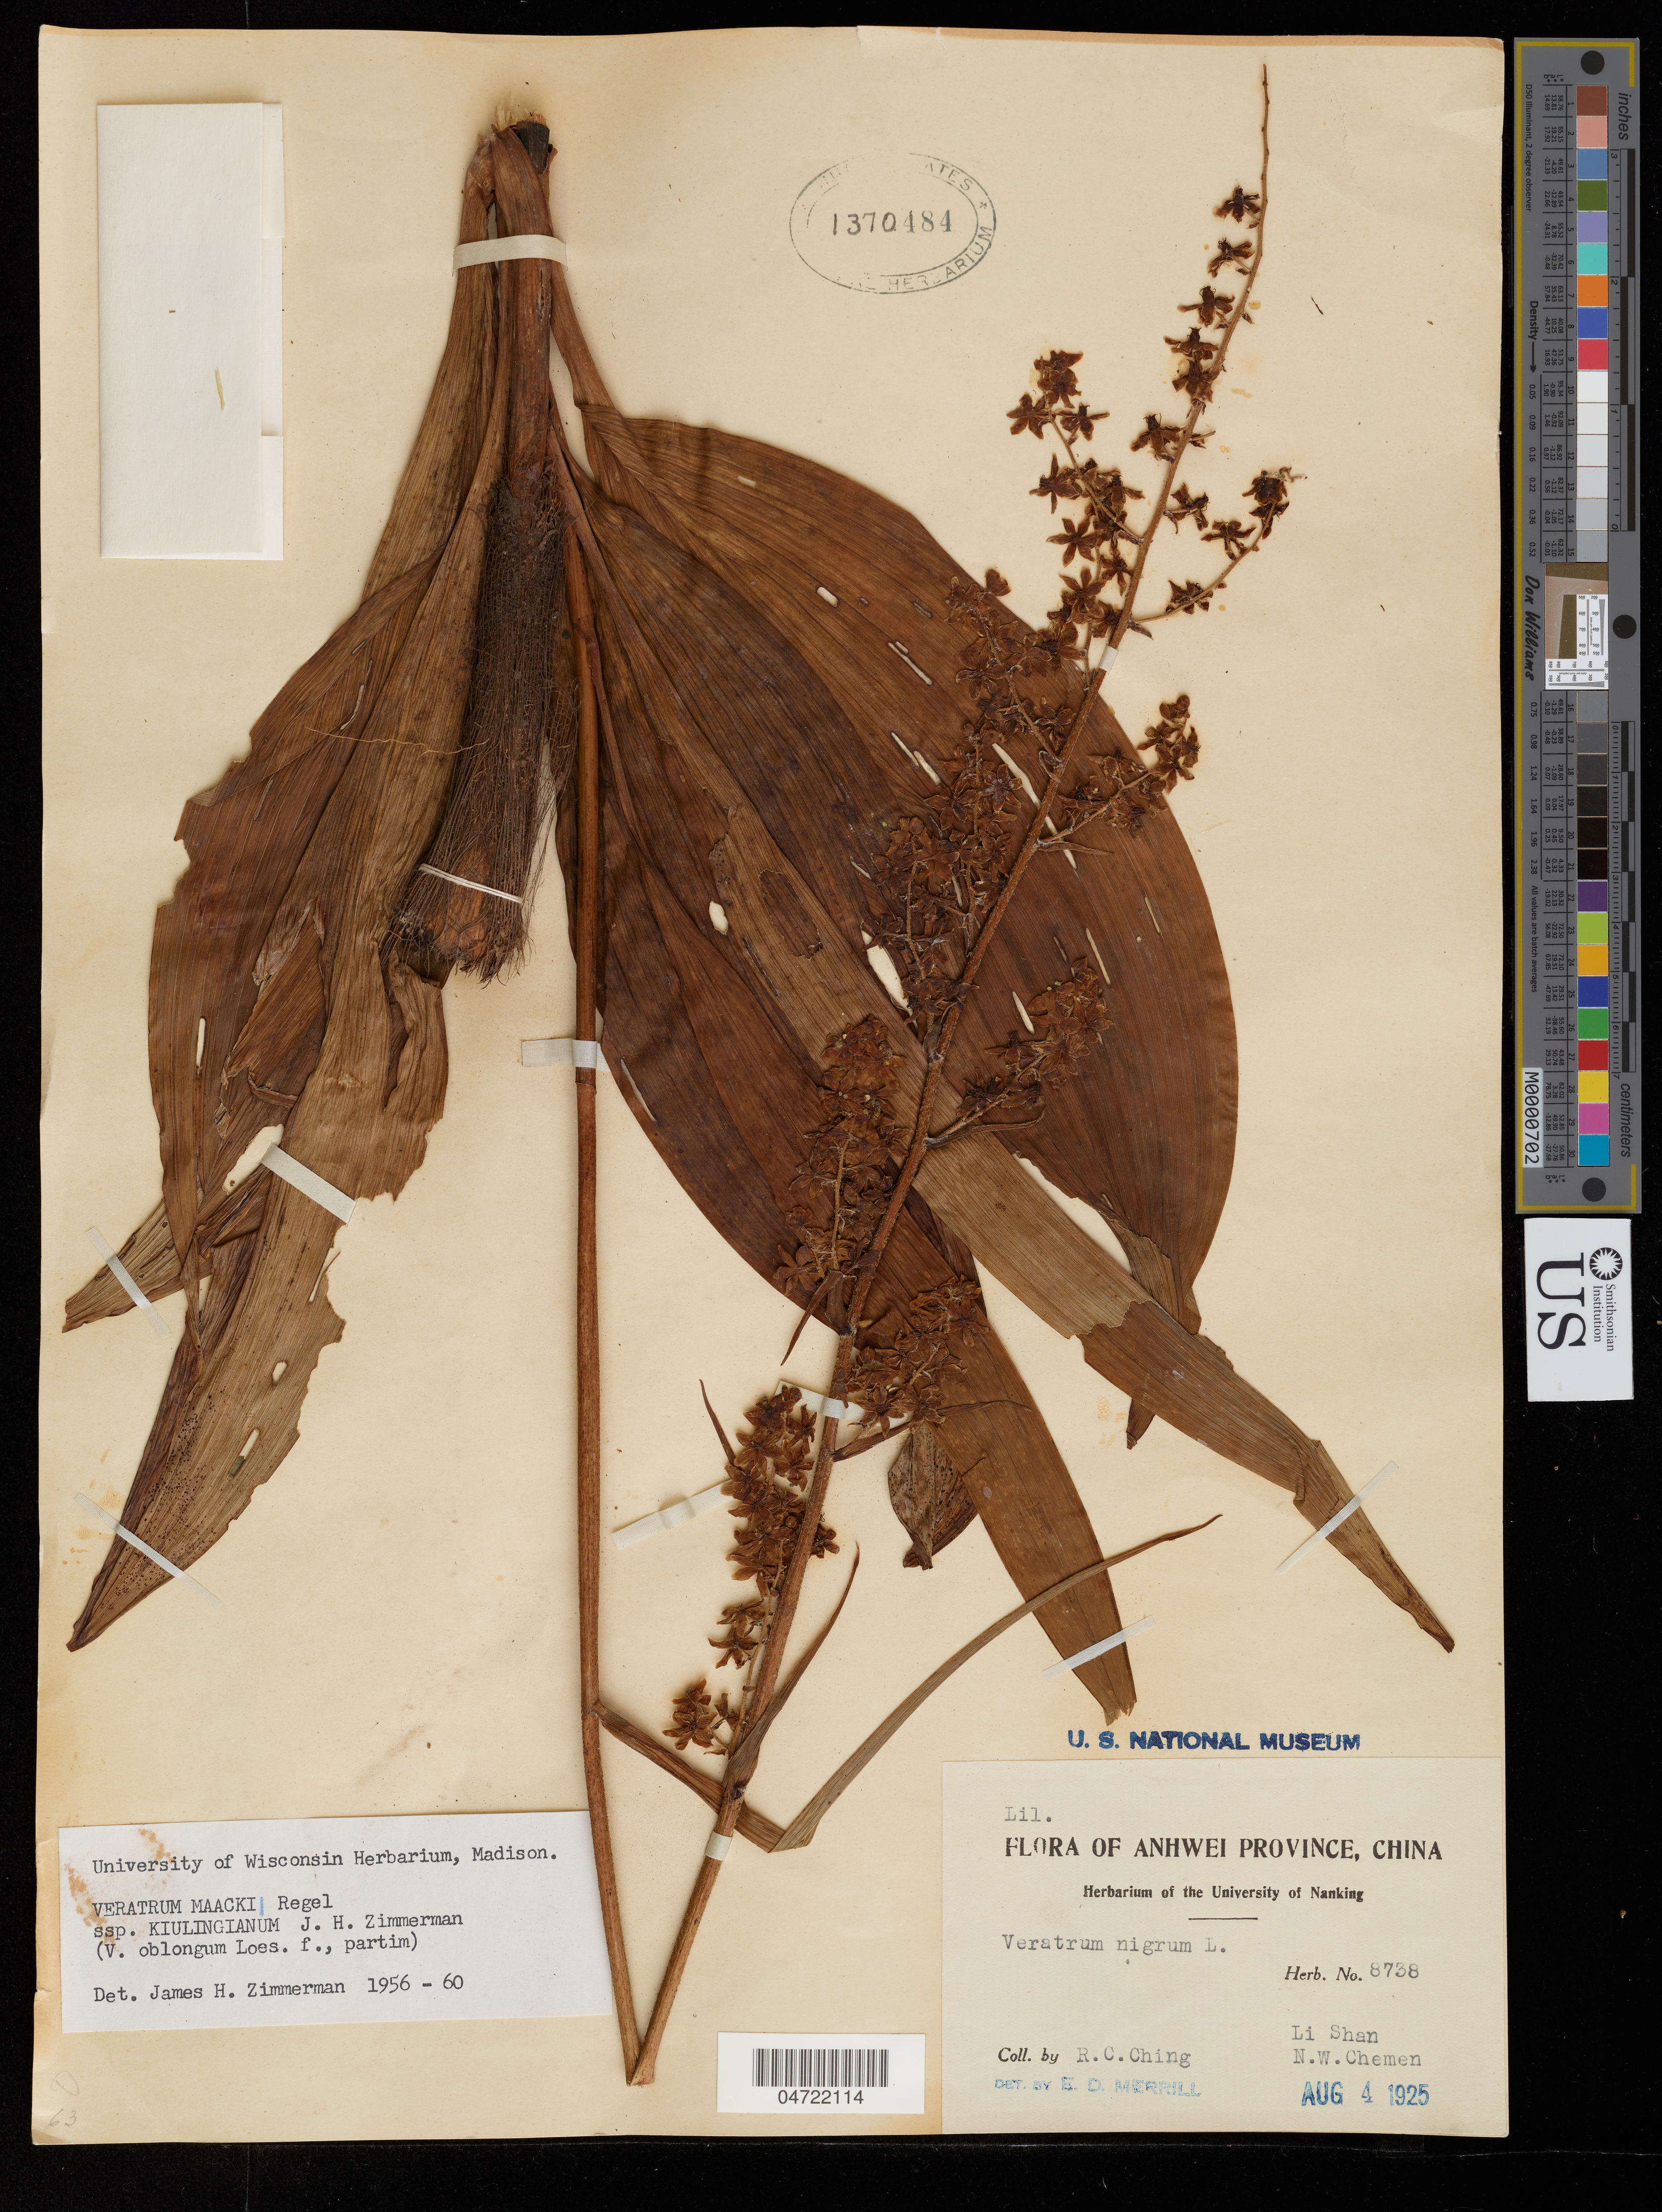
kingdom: Plantae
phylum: Tracheophyta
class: Liliopsida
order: Liliales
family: Melanthiaceae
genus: Veratrum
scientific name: Veratrum maackii subsp. kiulingianum J.H. Zimmerman, ined.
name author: J.H. Zimmerman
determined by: Zimmerman, James Hall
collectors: R. C. Ching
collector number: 8738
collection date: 1925-08-04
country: China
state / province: Anhui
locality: Anhwei Province, Li Shan, N.W.Chemen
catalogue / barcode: US 1370484